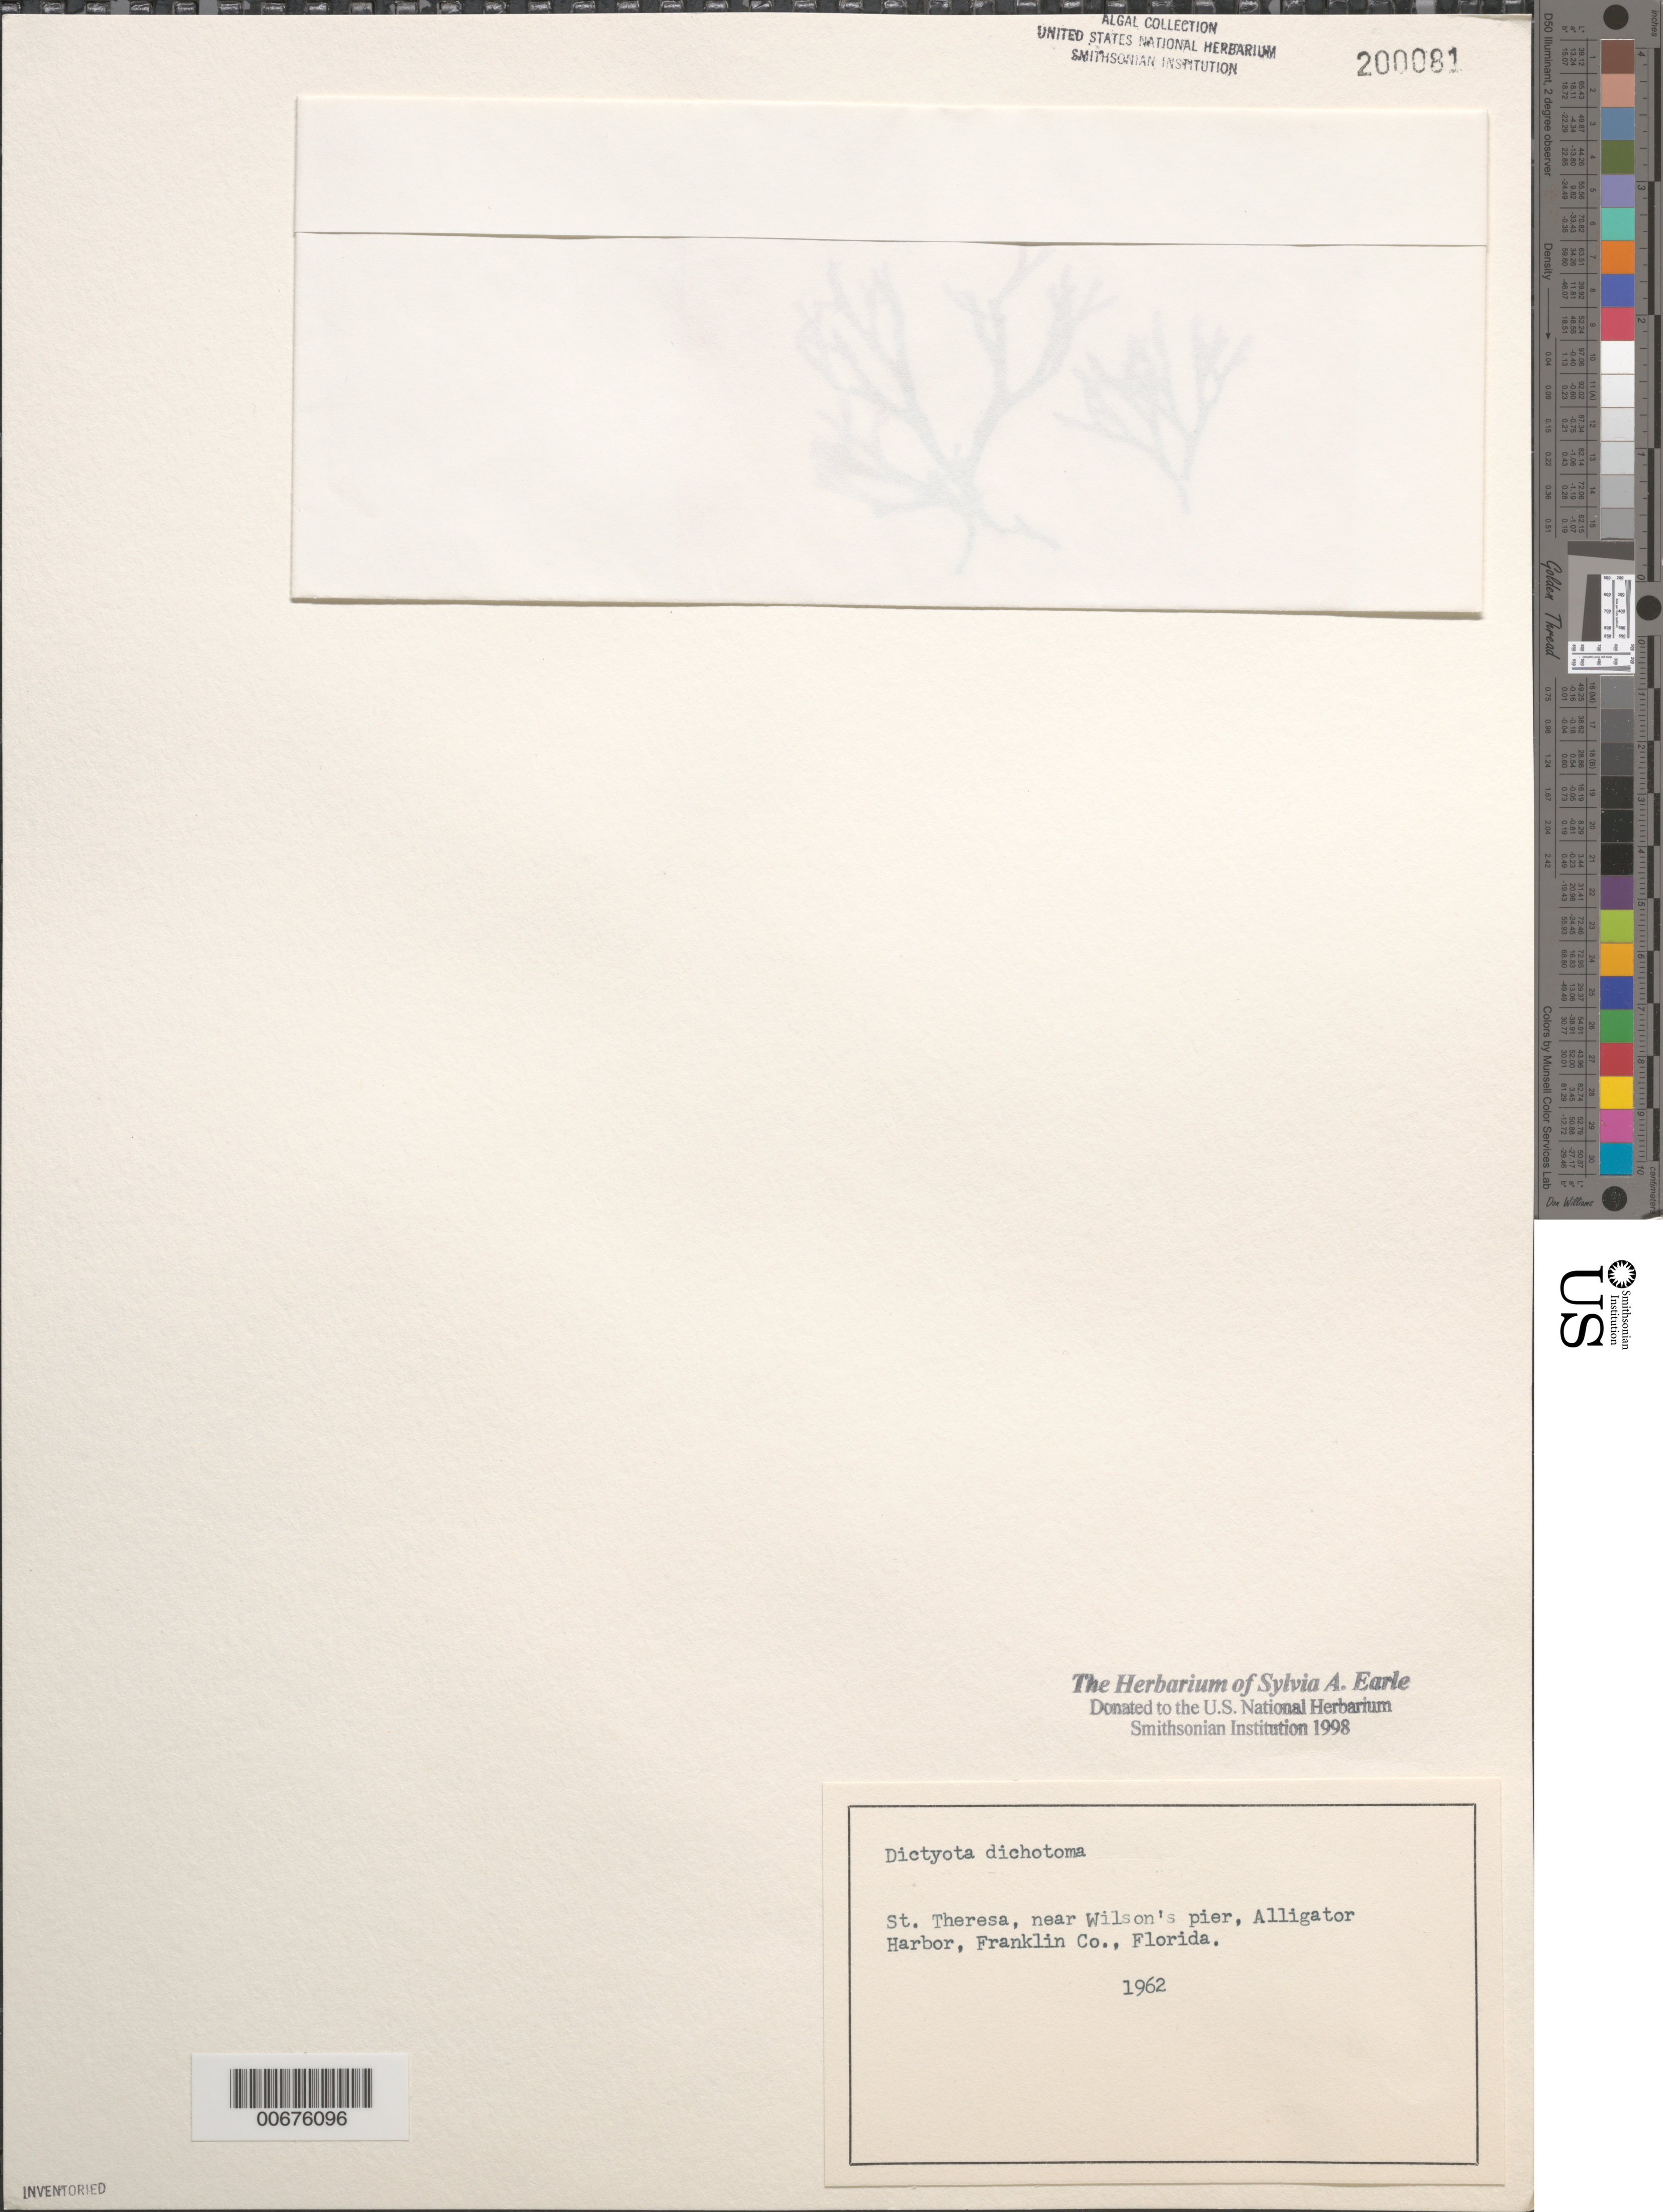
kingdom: Chromista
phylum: Ochrophyta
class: Phaeophyceae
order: Dictyotales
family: Dictyotaceae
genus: Dictyota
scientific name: Dictyota dichotoma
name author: (Huds.) J.V.Lamouroux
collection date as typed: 1962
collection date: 1962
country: United States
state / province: Florida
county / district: Franklin County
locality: St. Teresa [St. Theresa], near Wilson's Pier, Alligator Harbor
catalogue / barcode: US 200081